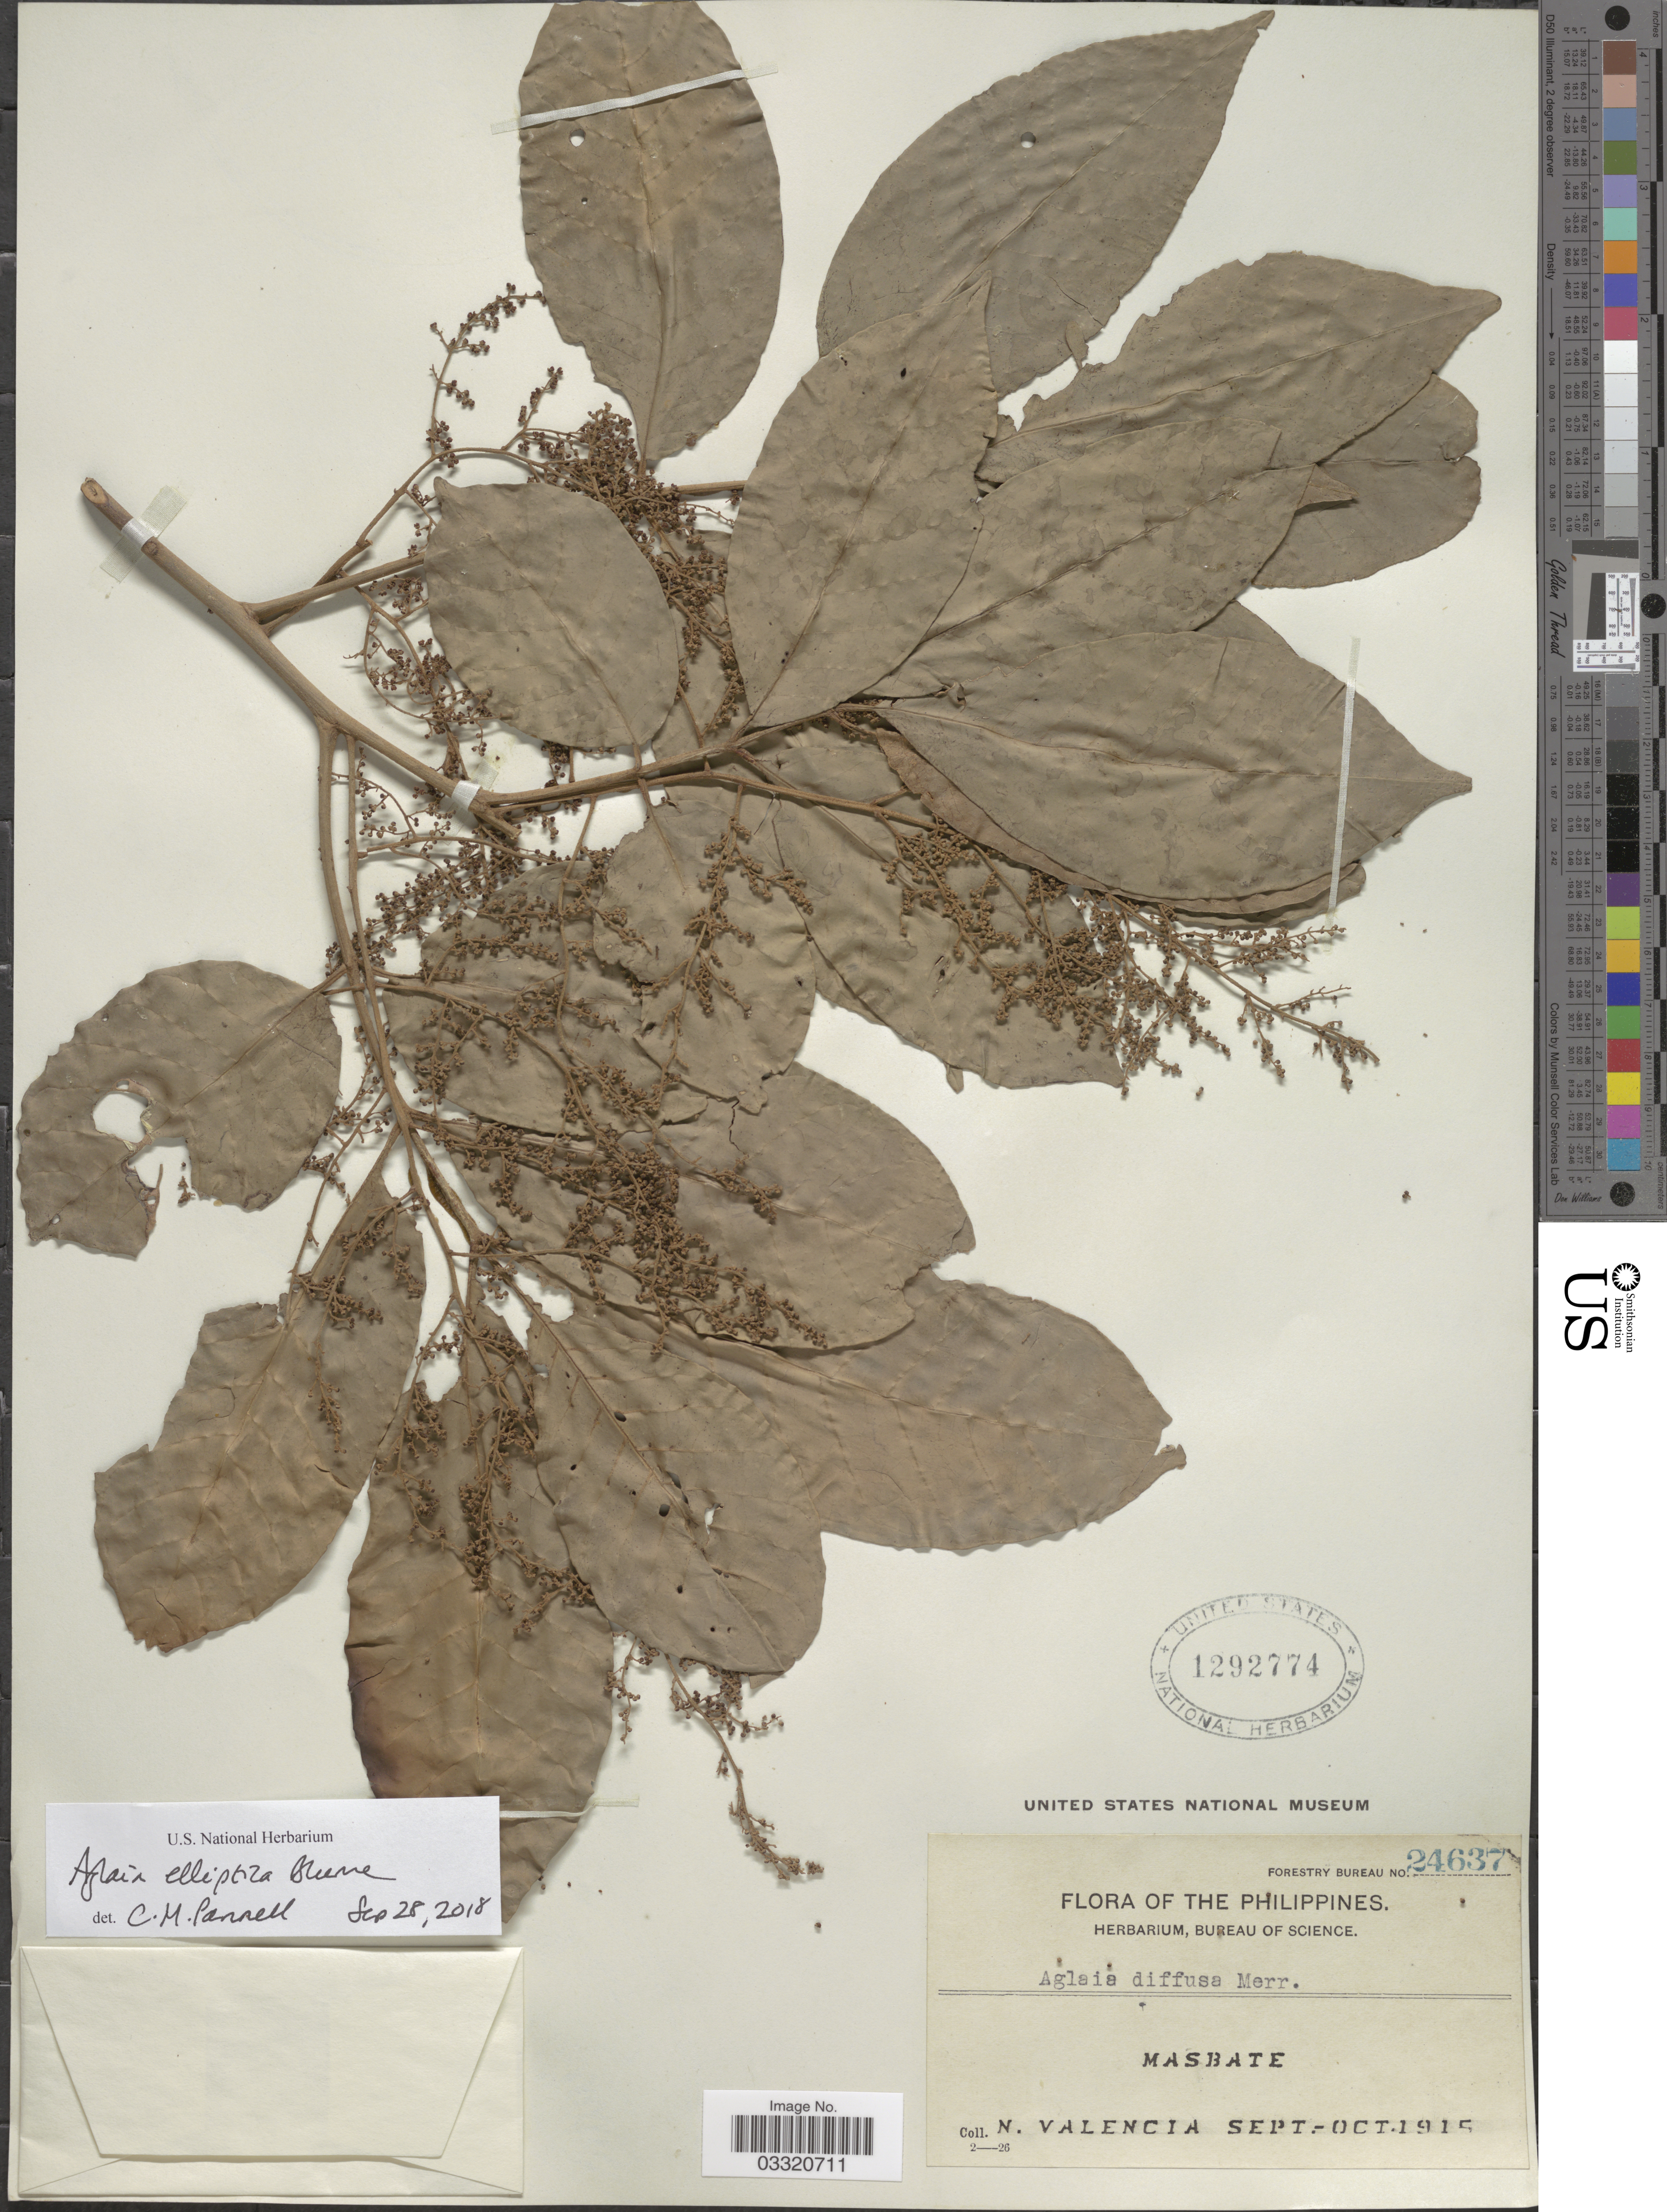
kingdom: Plantae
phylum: Tracheophyta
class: Magnoliopsida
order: Sapindales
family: Meliaceae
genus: Aglaia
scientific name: Aglaia elliptica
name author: Blume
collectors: N. Valencia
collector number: Forestry Bureau 24637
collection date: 1915-09/1915-10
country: Philippines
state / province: Bicol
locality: Masbate.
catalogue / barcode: US 1292774